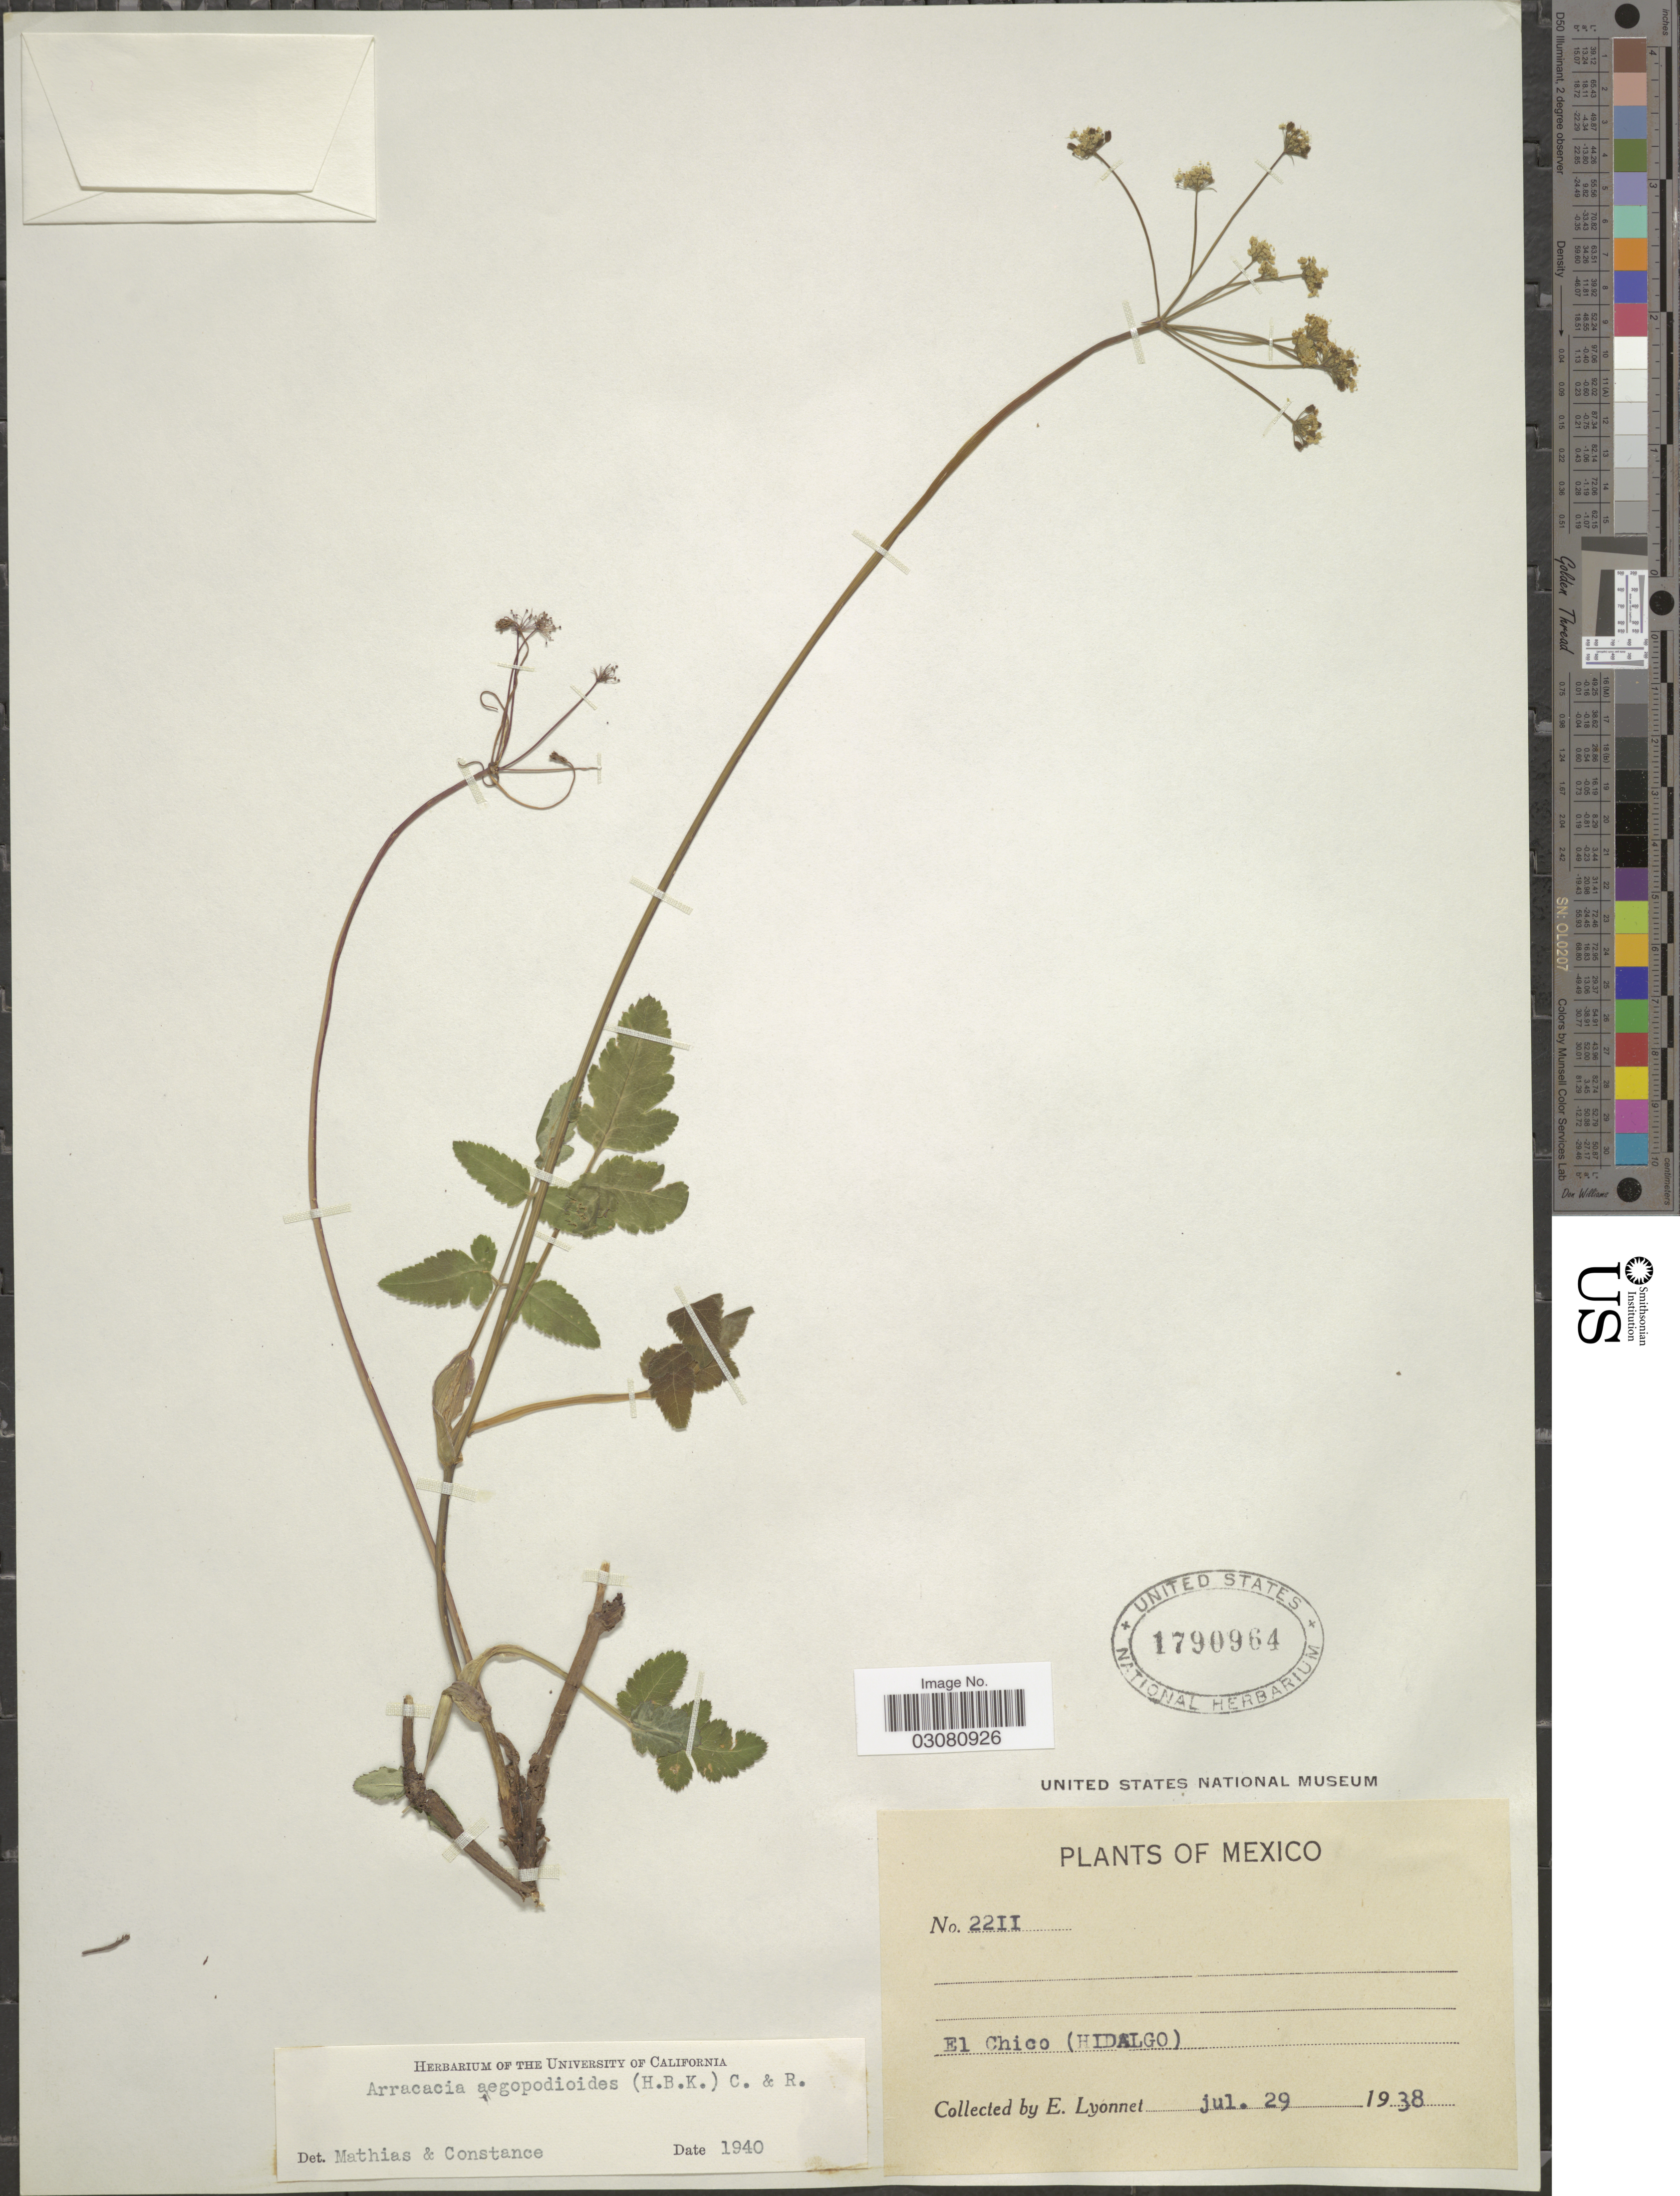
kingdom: Plantae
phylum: Tracheophyta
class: Magnoliopsida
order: Apiales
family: Apiaceae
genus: Arracacia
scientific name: Arracacia aegopodioides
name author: (Kunth) J.M. Coult. & Rose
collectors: E. Lyonnet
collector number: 2211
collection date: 1938-07-29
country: Mexico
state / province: Hidalgo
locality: El Chico (Hidalgo).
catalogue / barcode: US 1790964